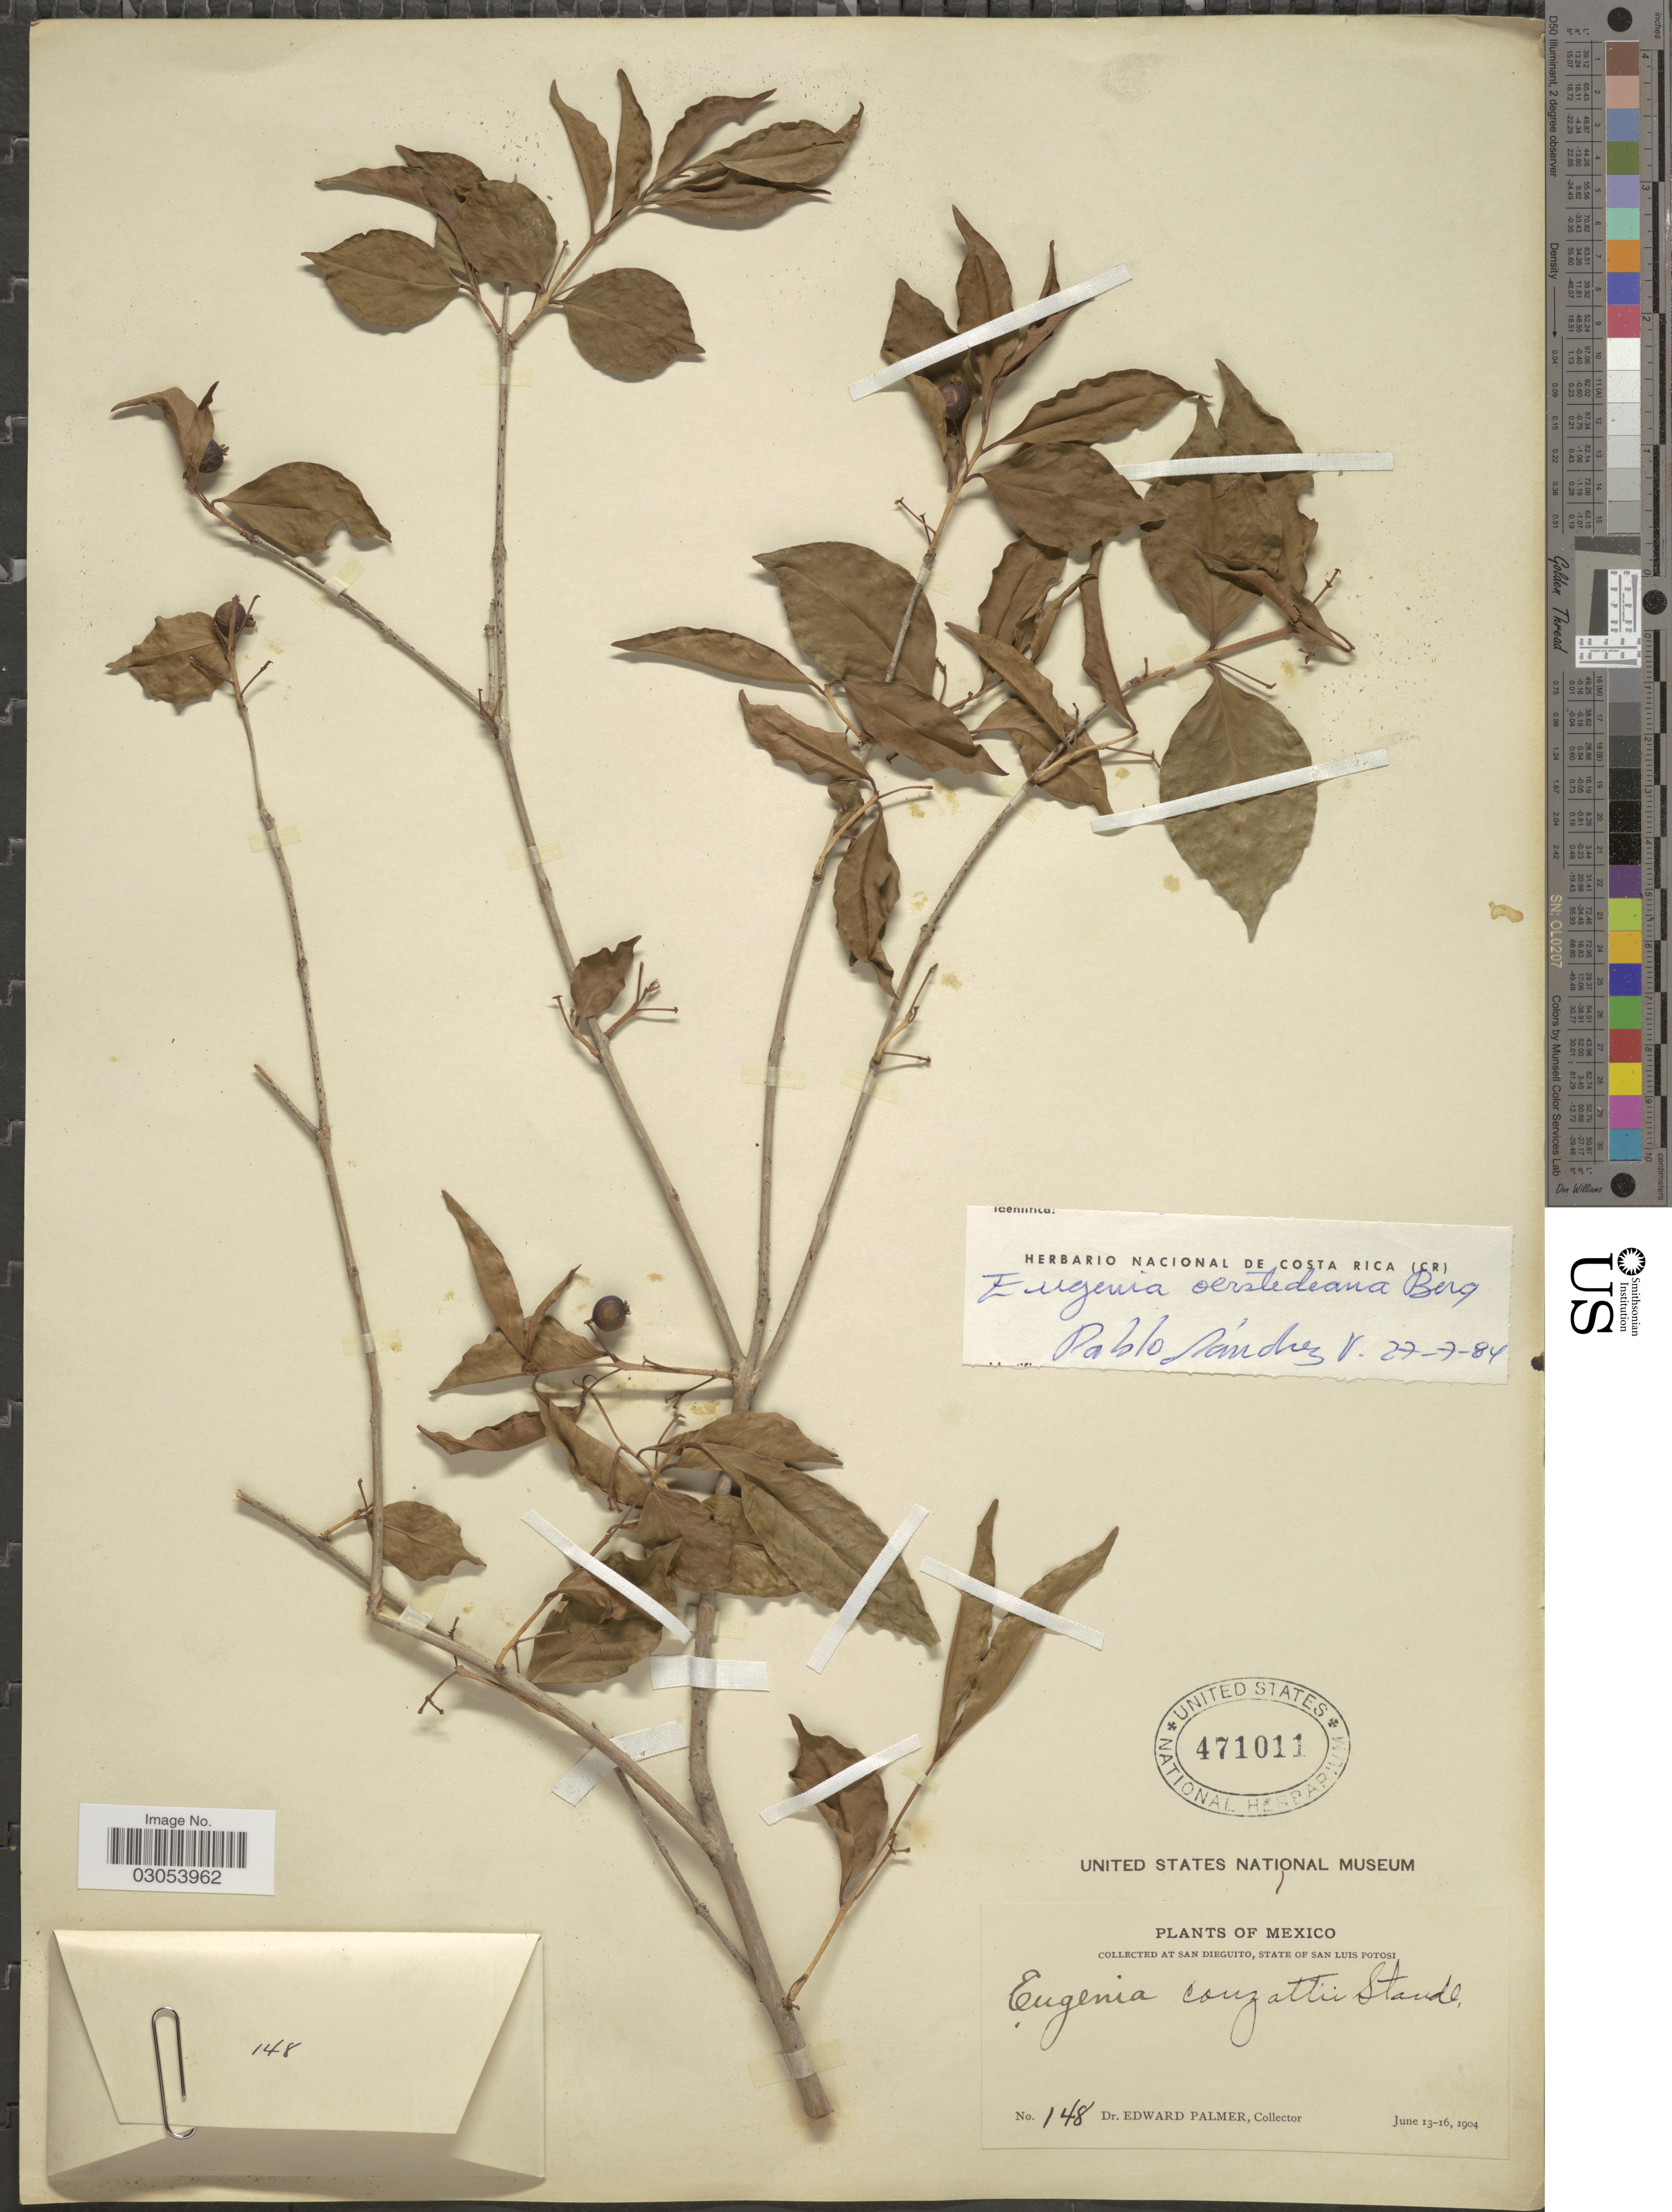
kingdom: Plantae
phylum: Tracheophyta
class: Magnoliopsida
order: Myrtales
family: Myrtaceae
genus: Eugenia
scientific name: Eugenia oerstediana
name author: O. Berg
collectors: E. Palmer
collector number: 148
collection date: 1904-06-13/1904-06-16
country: Mexico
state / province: San Luis Potosí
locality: San Dieguito.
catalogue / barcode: US 471011